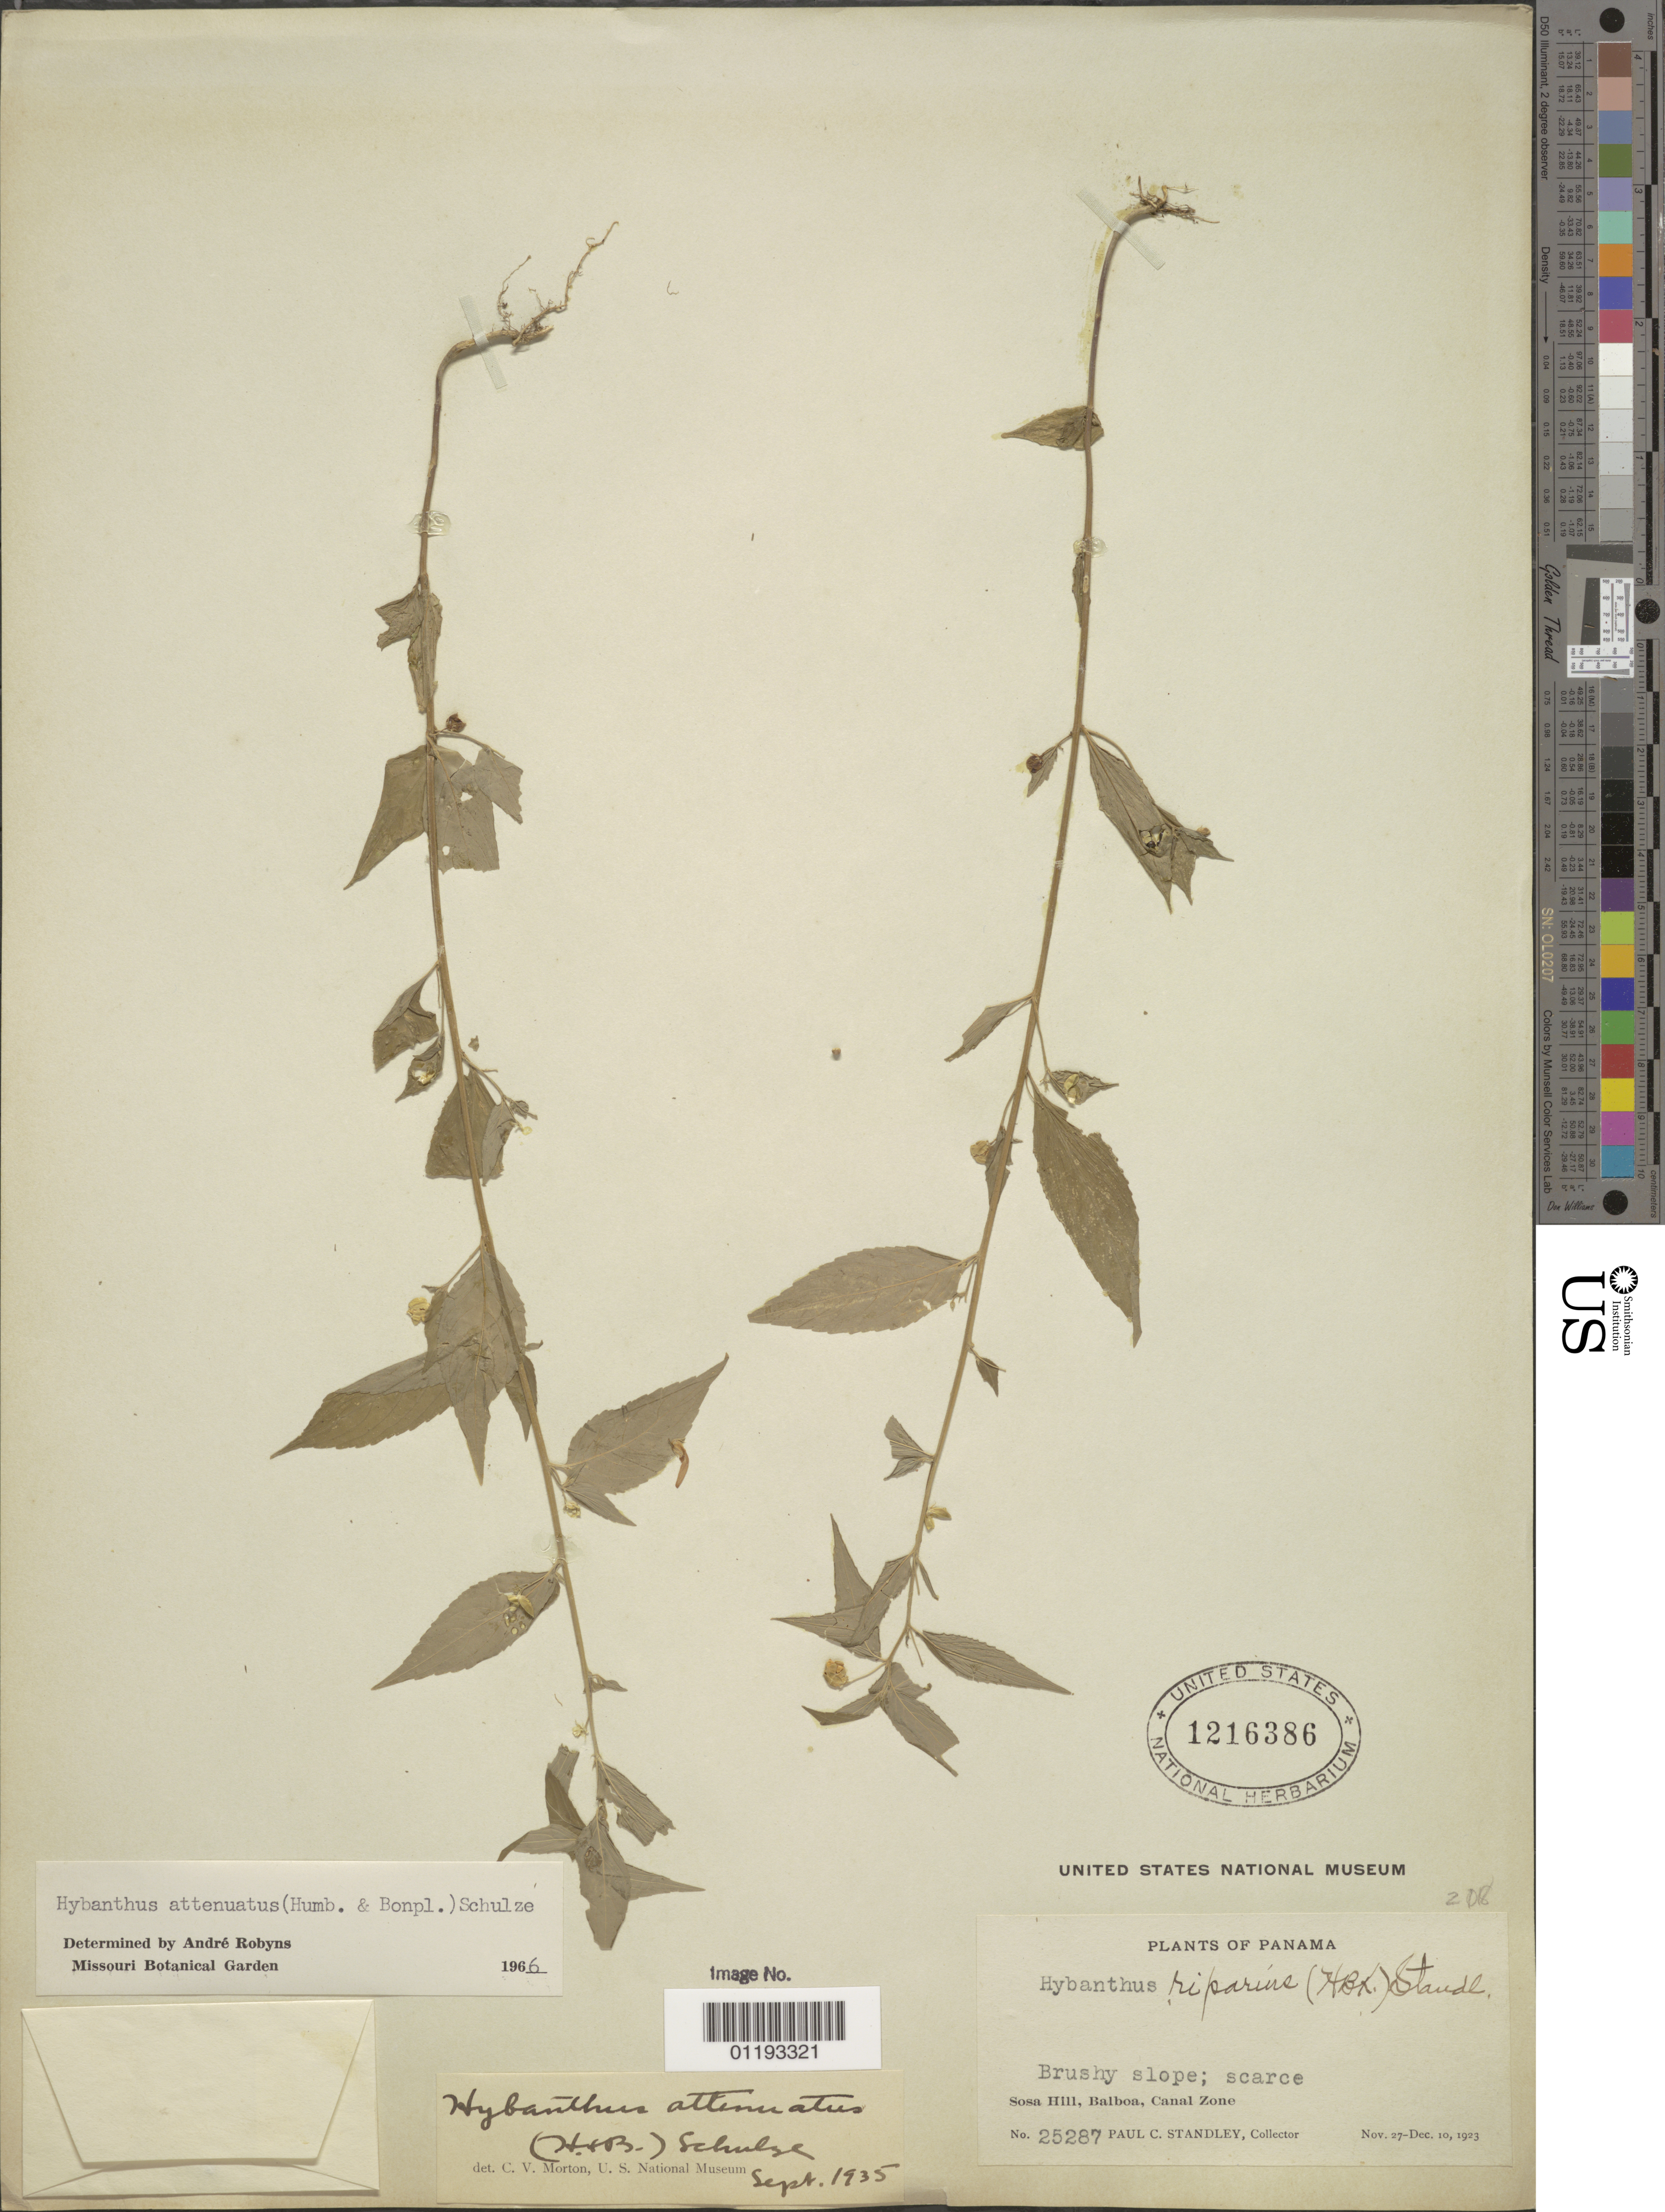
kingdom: Plantae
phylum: Tracheophyta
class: Magnoliopsida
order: Malpighiales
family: Violaceae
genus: Pombalia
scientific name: Pombalia attenuata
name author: (Humb. & Bonpl. ex Willd.) Paula-Souza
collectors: P. C. Standley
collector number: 25287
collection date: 1923-11-27/1923-12-10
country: Panama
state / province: Panamá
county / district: Canal Zone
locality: Sosa Hill, Balboa.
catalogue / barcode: US 1216386